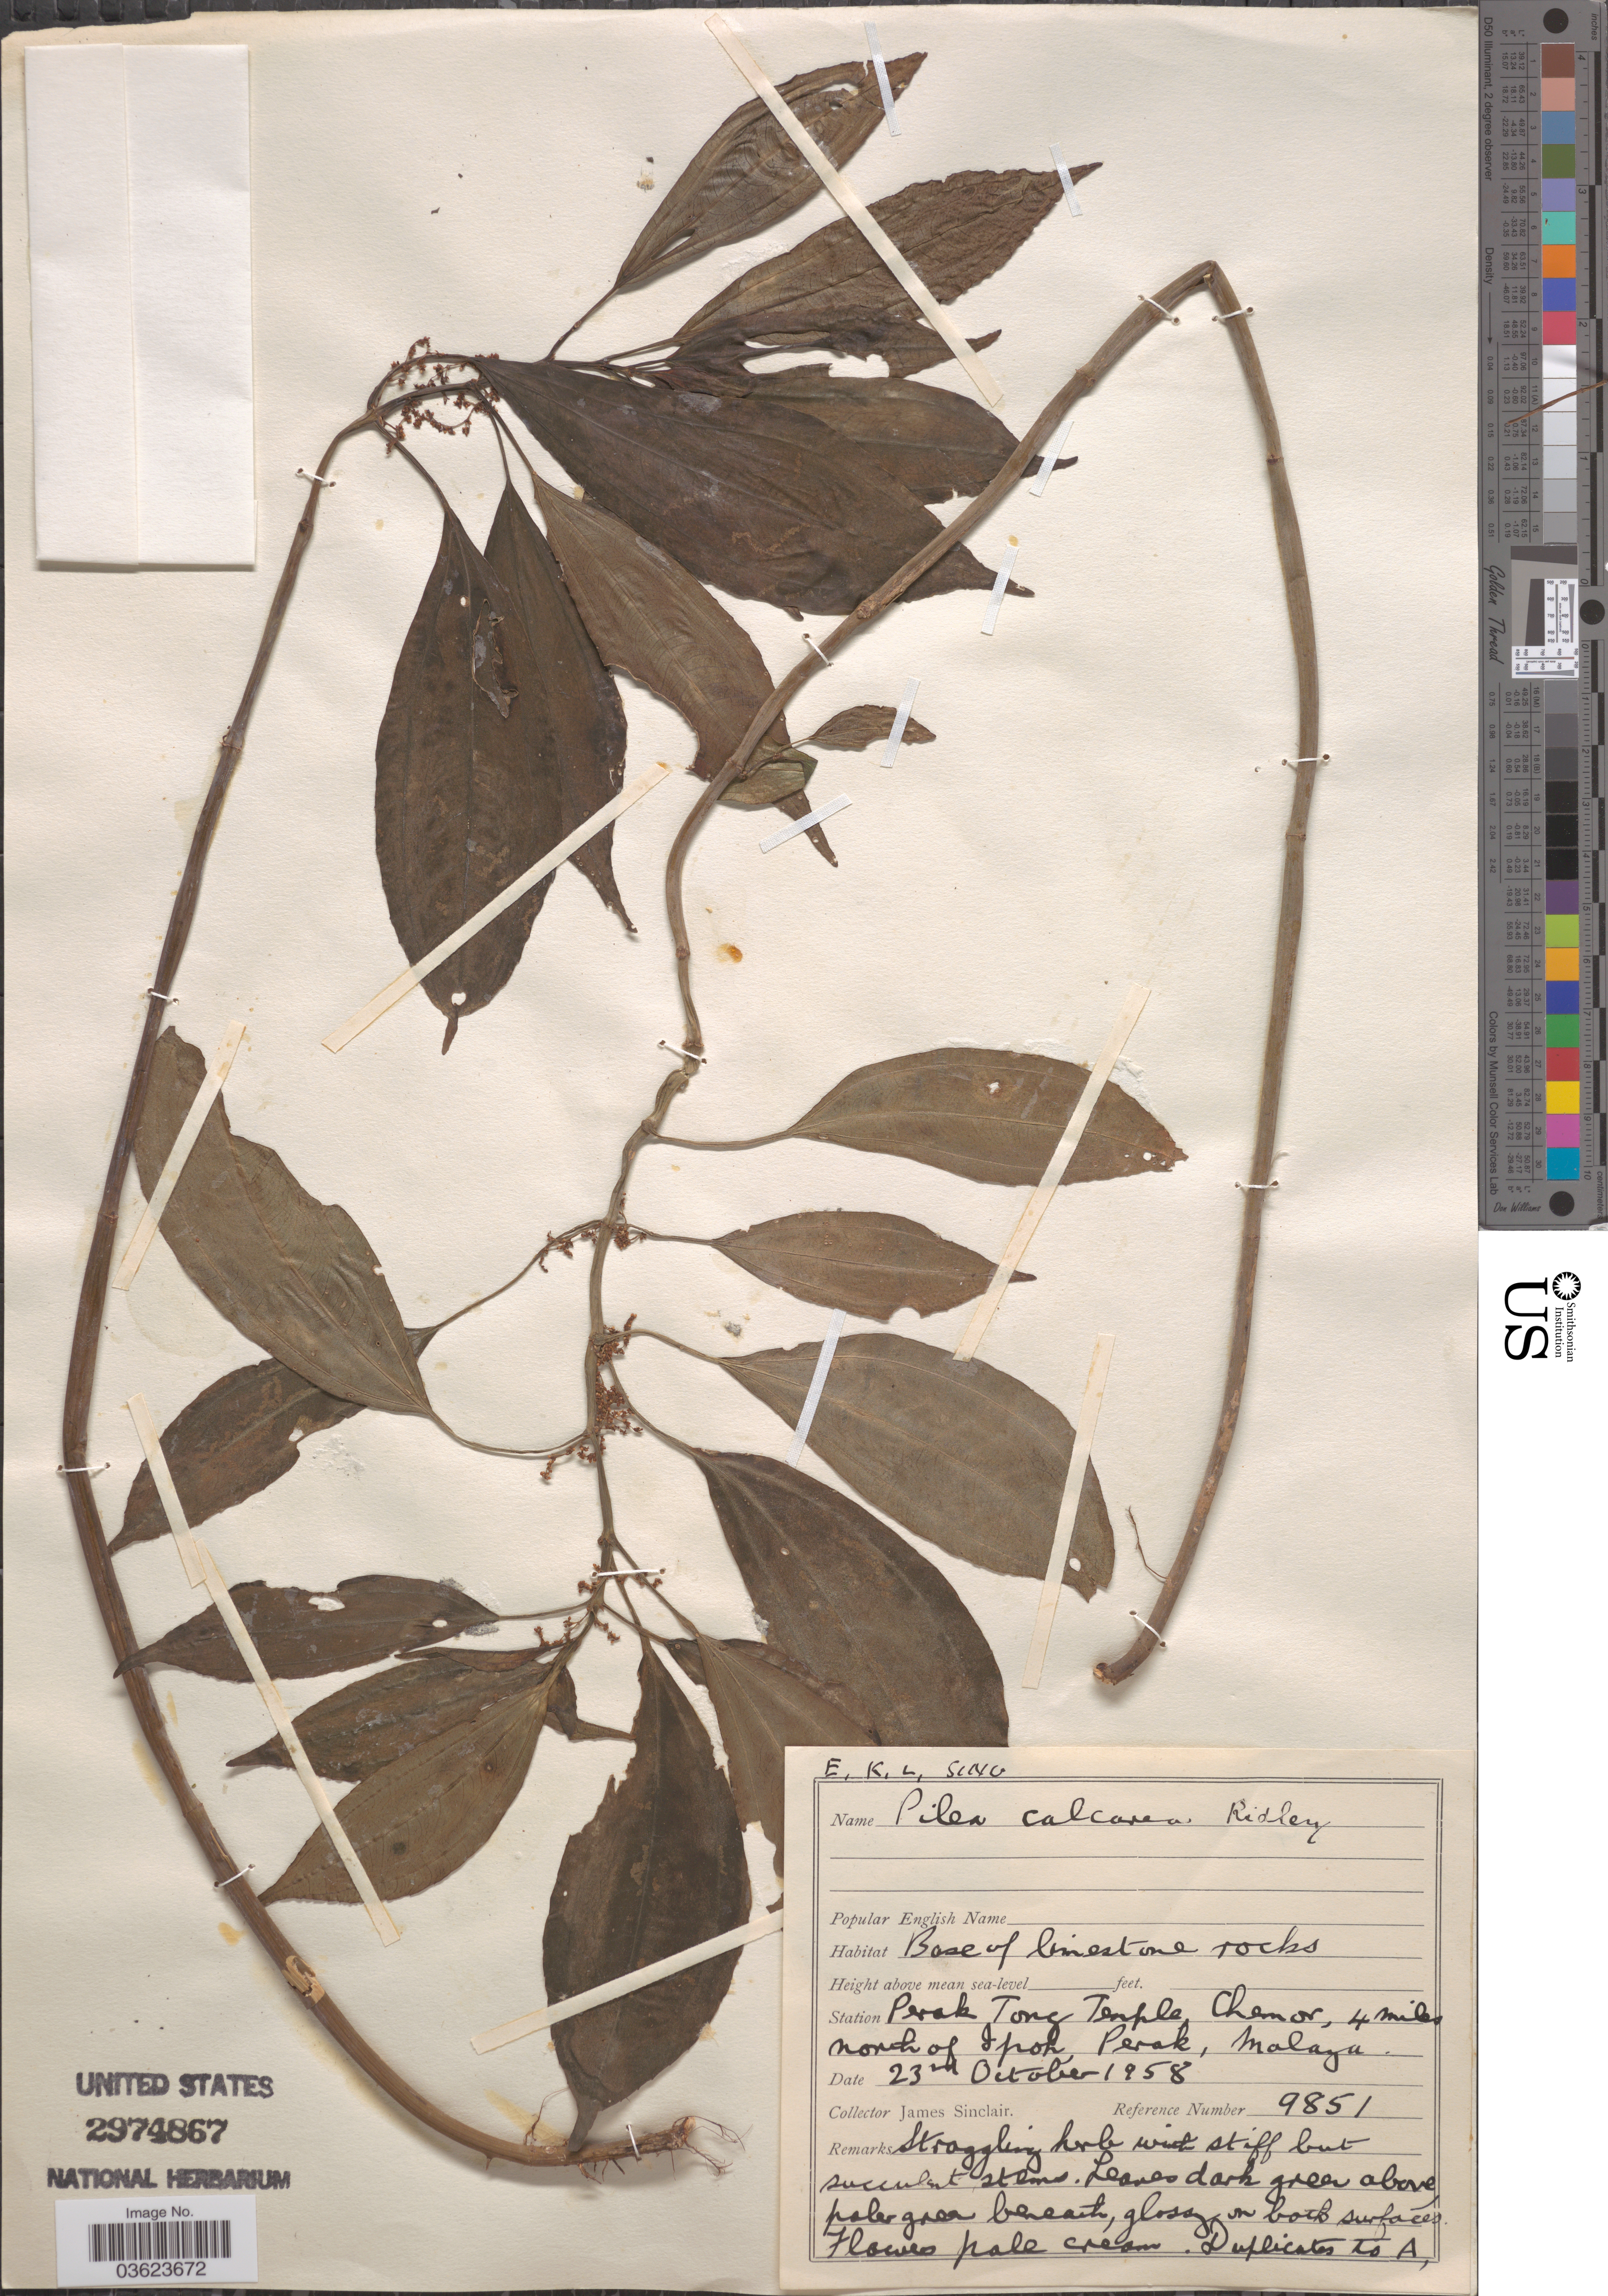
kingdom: Plantae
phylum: Tracheophyta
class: Magnoliopsida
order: Rosales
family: Urticaceae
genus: Pilea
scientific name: Pilea calcarea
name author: Ridl.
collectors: J. Sinclair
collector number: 9851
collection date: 1958-10-23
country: Malaysia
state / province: Perak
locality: Station Perak Tong Temple, Chemor, 4 miles north of Ipoh, Malaya.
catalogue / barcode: US 2974867